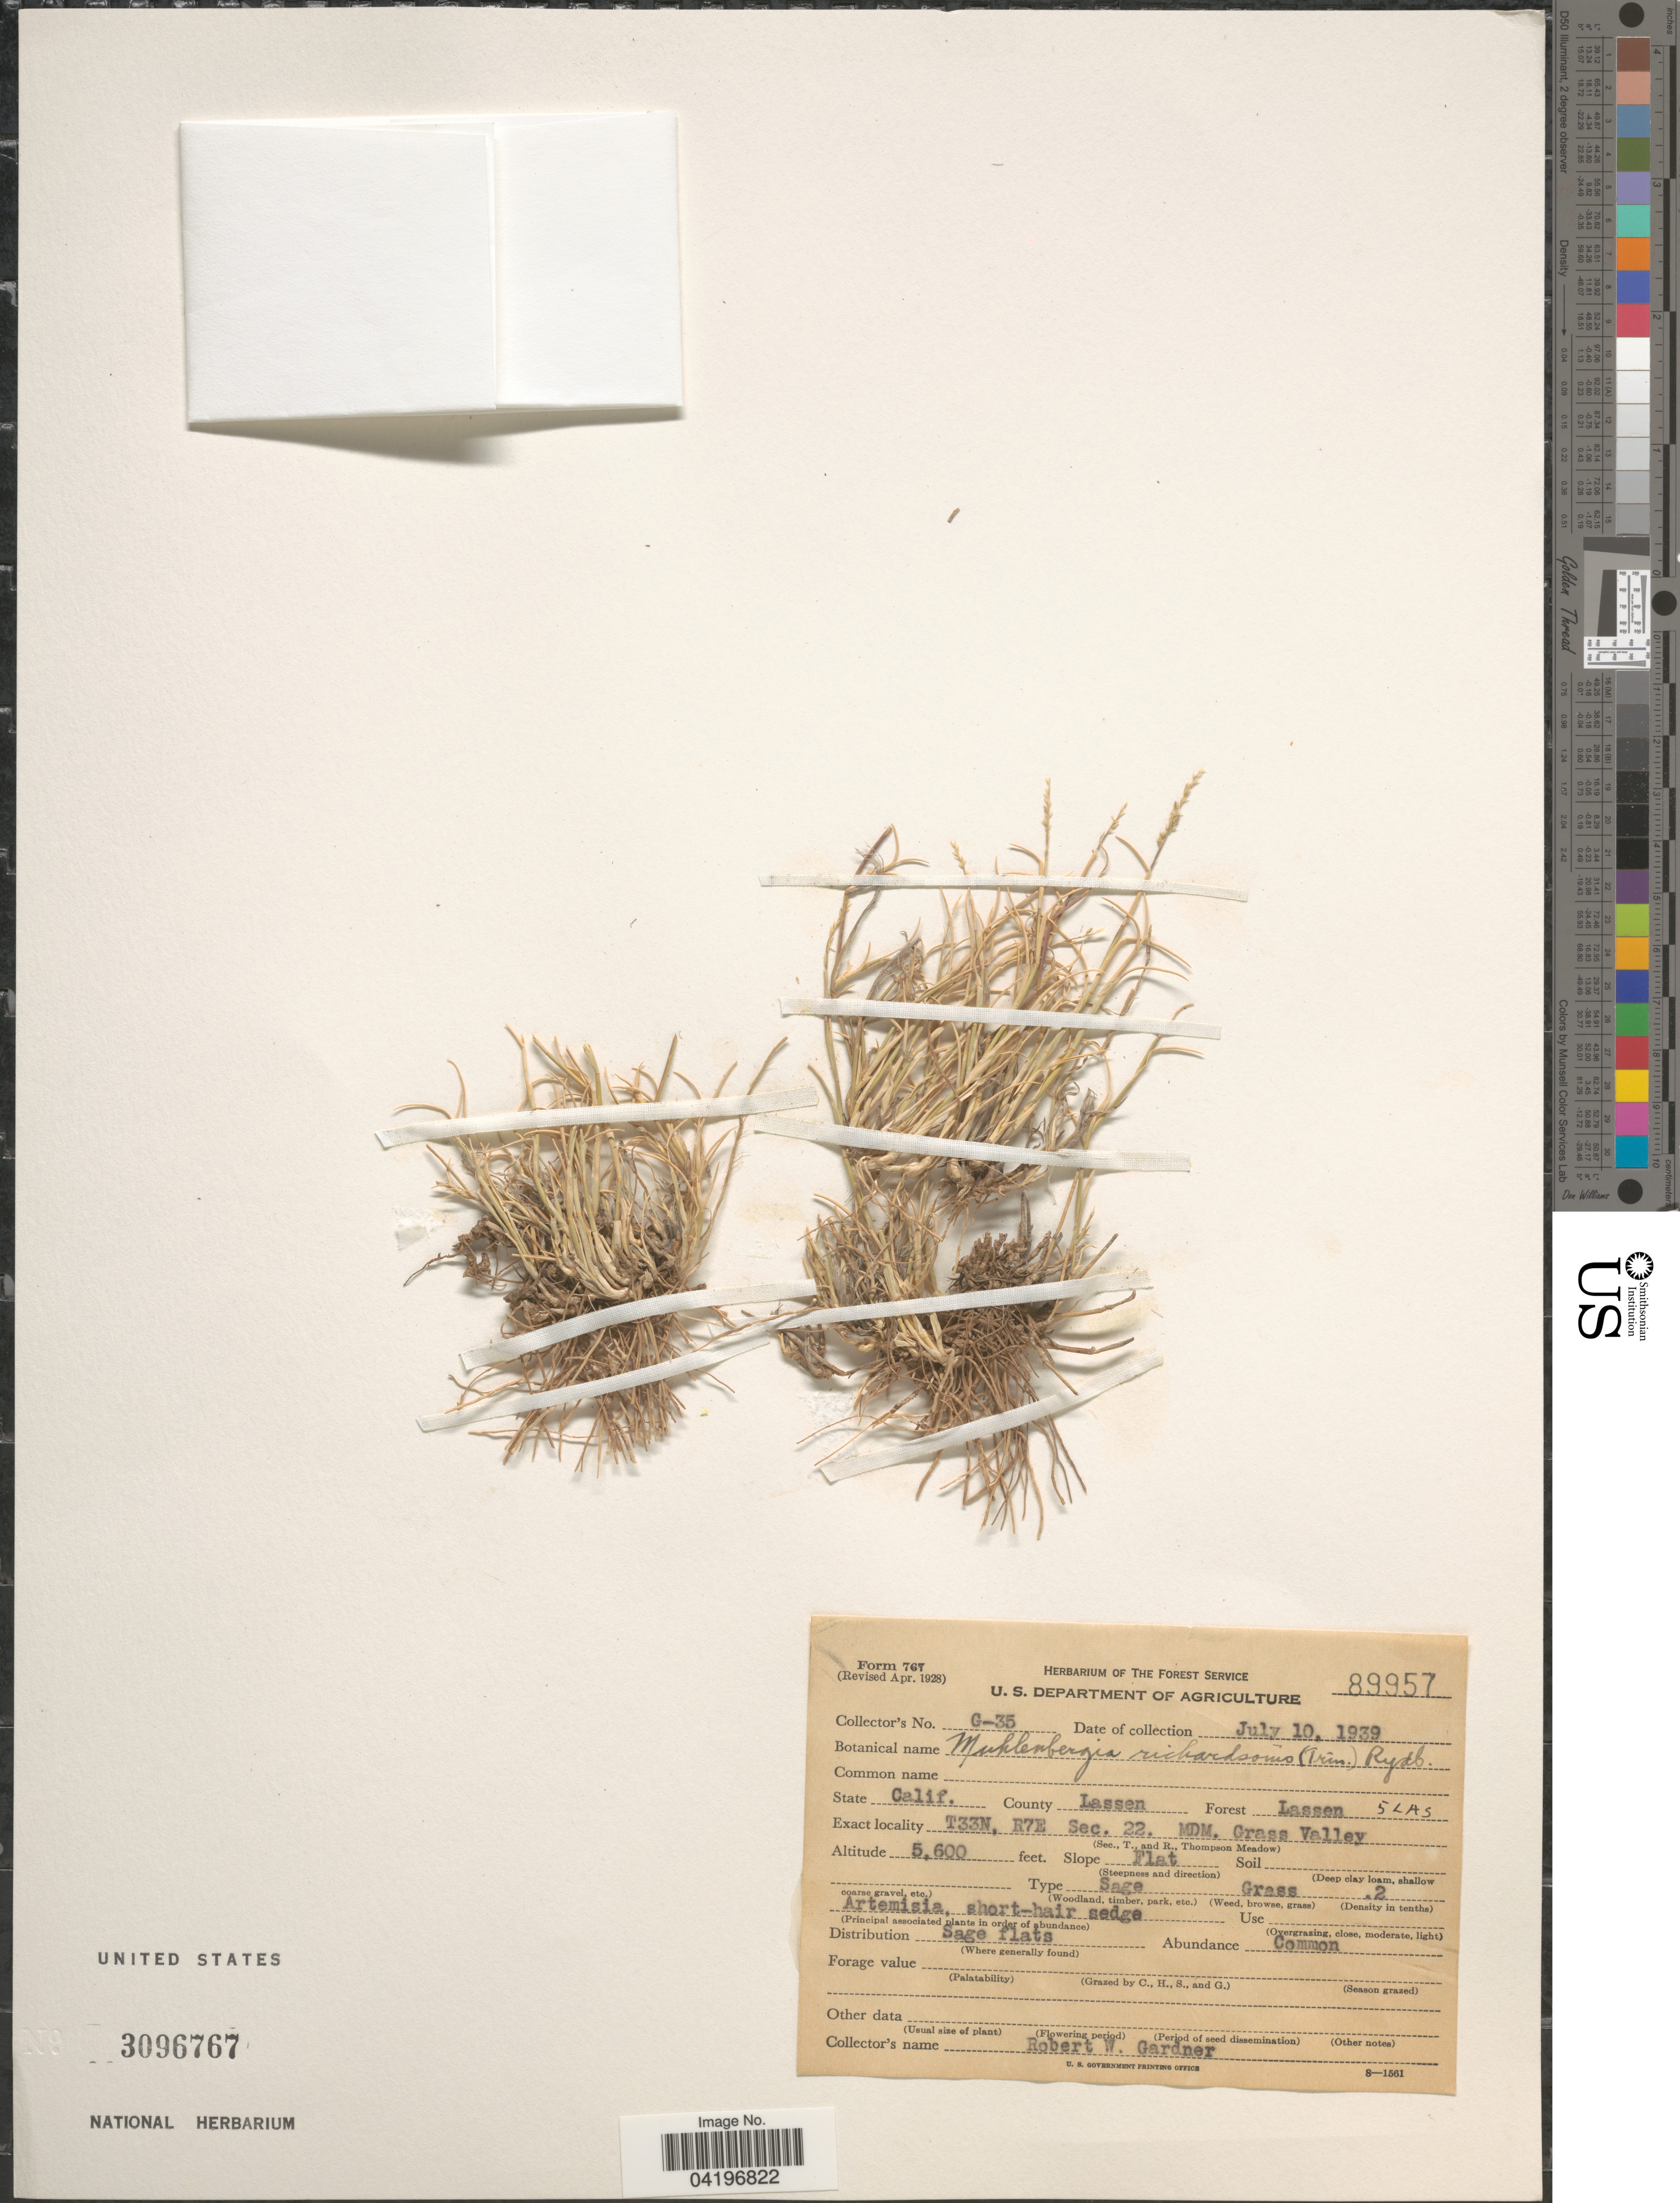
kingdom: Plantae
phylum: Tracheophyta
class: Liliopsida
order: Poales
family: Poaceae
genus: Muhlenbergia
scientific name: Muhlenbergia richardsonis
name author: (Trin.) Rydb.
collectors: R. Gardner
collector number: G-35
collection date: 1939-07-10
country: United States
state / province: California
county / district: Lassen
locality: County Lassen. Forest Lassen 5LAS. T33N, R7E Sec. 22. MDM. Grass Valley.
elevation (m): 1707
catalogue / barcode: US 3096767